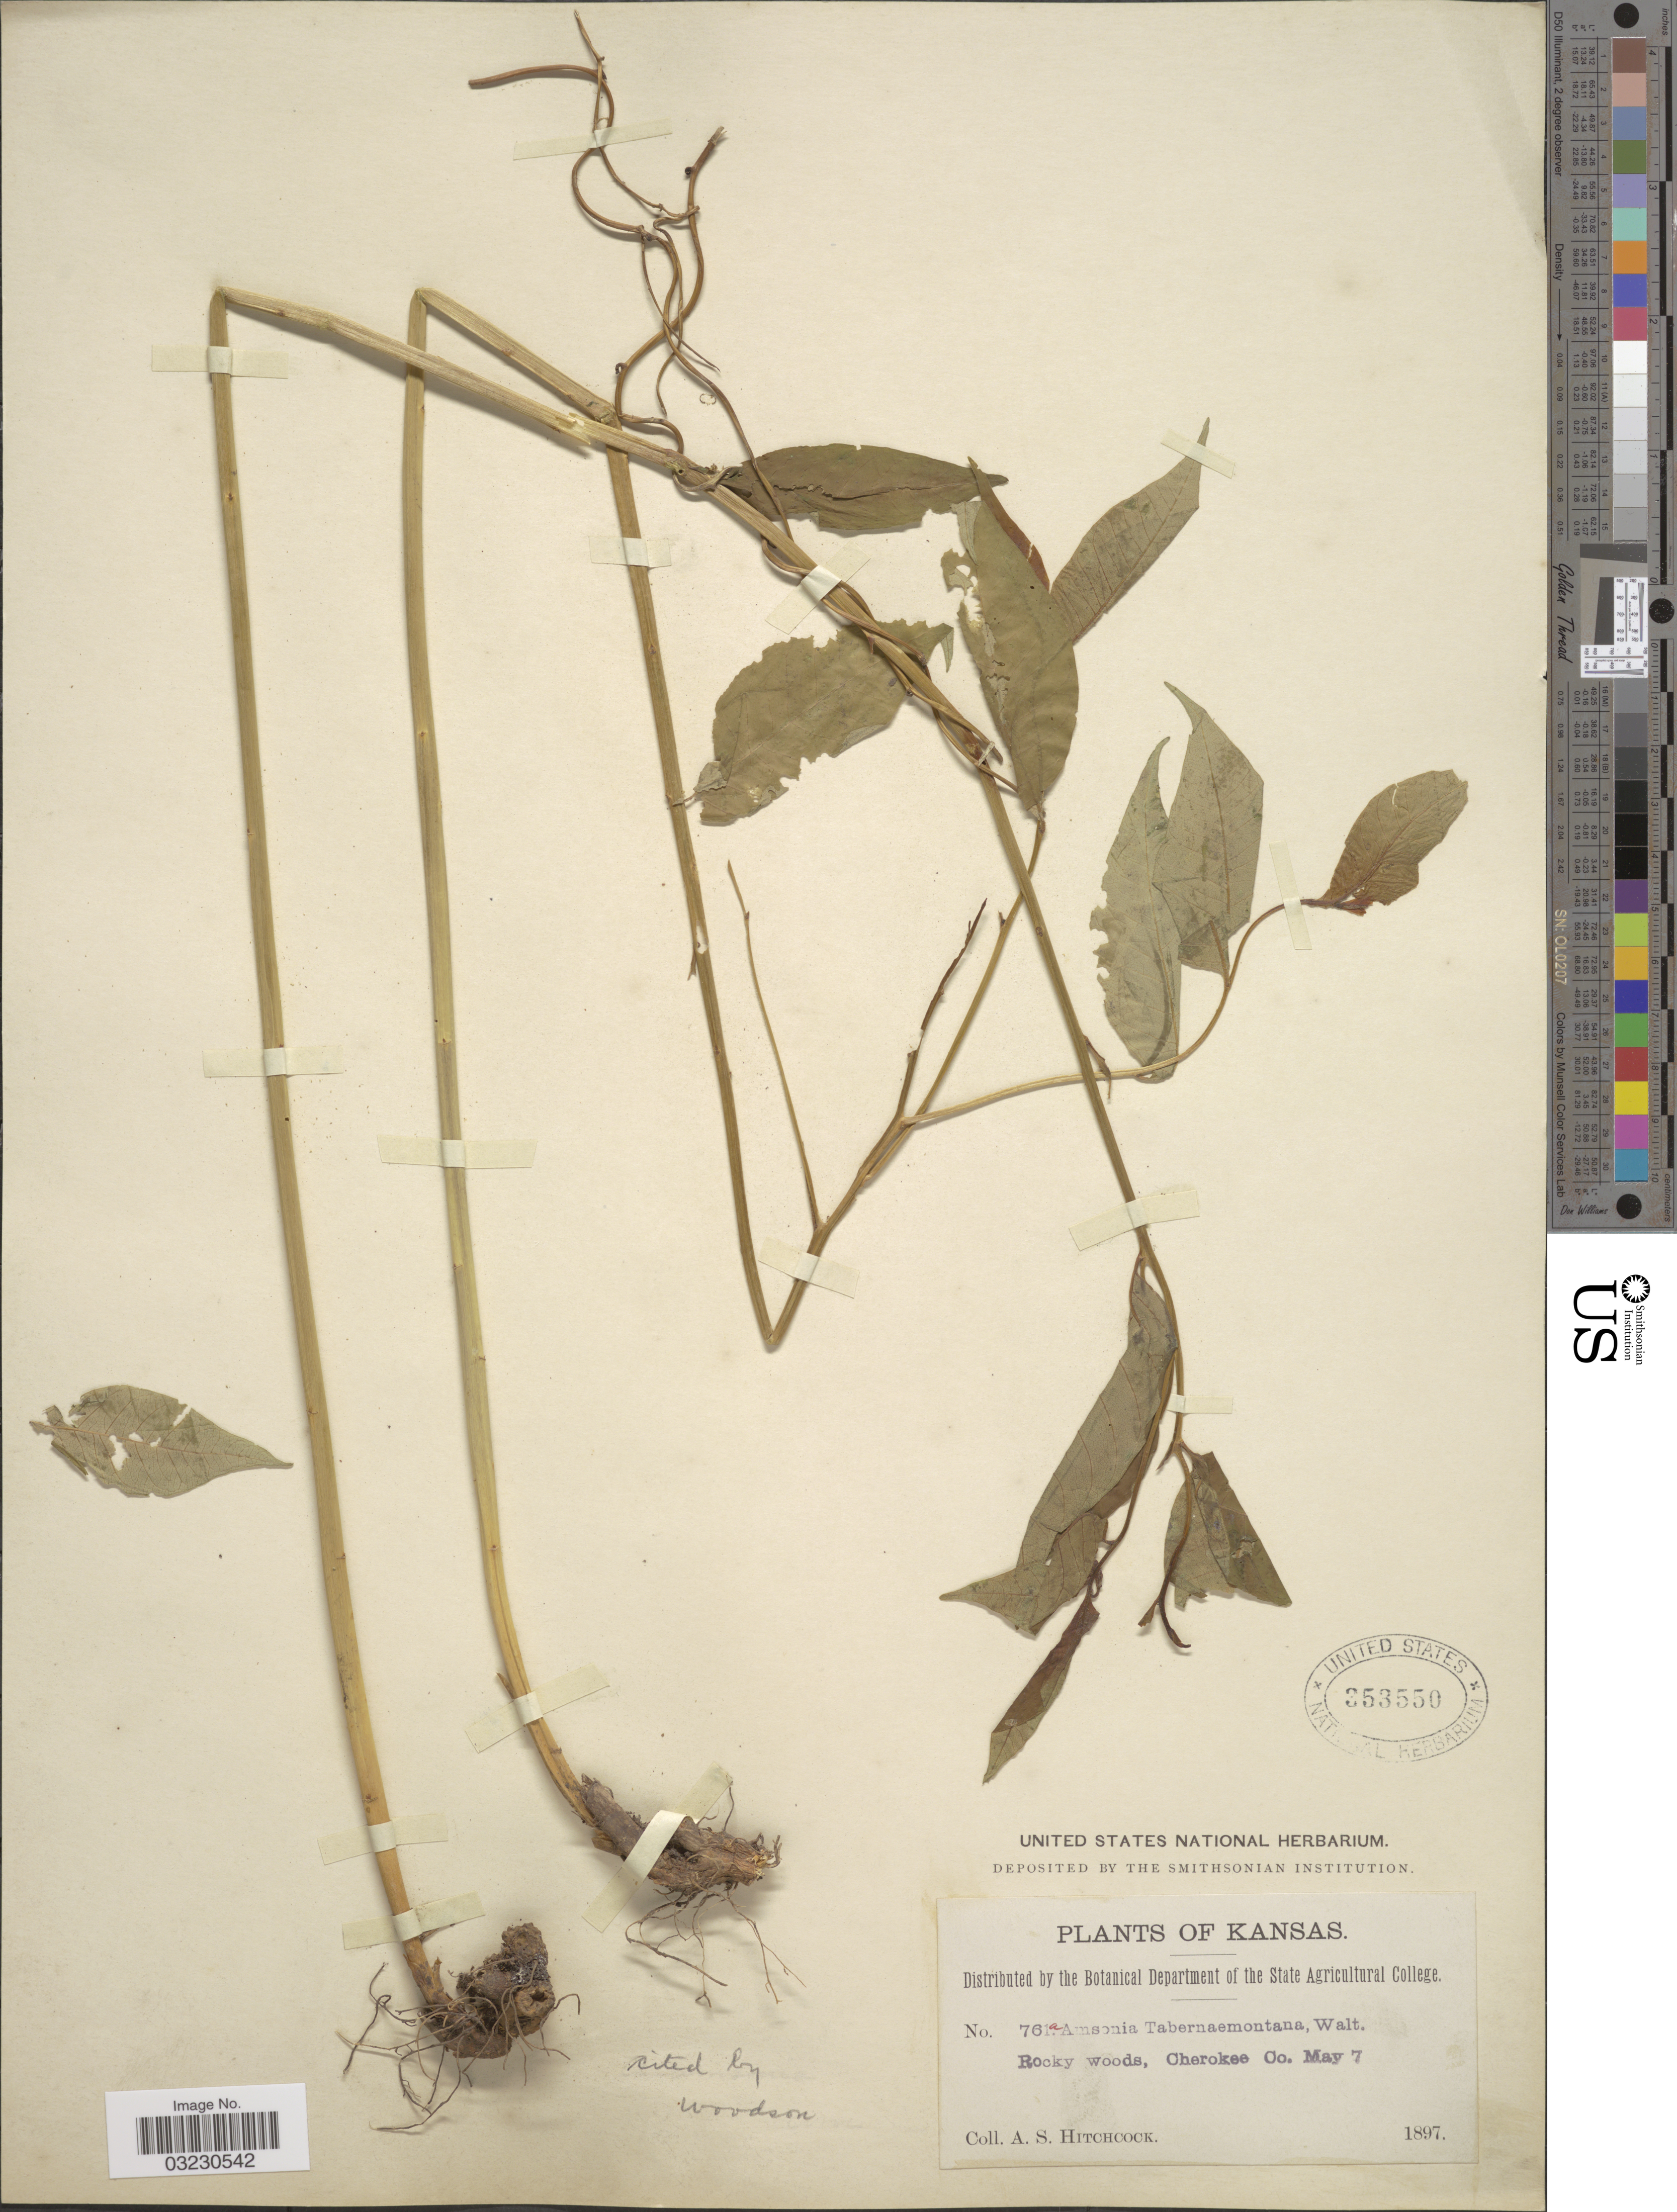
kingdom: Plantae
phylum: Tracheophyta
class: Magnoliopsida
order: Gentianales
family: Apocynaceae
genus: Amsonia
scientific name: Amsonia tabernaemontana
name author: Walter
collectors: A. S. Hitchcock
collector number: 761a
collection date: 1897-05-07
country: United States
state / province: Kansas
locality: Rocky woods, Cherokee Co.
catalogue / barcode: US 353550